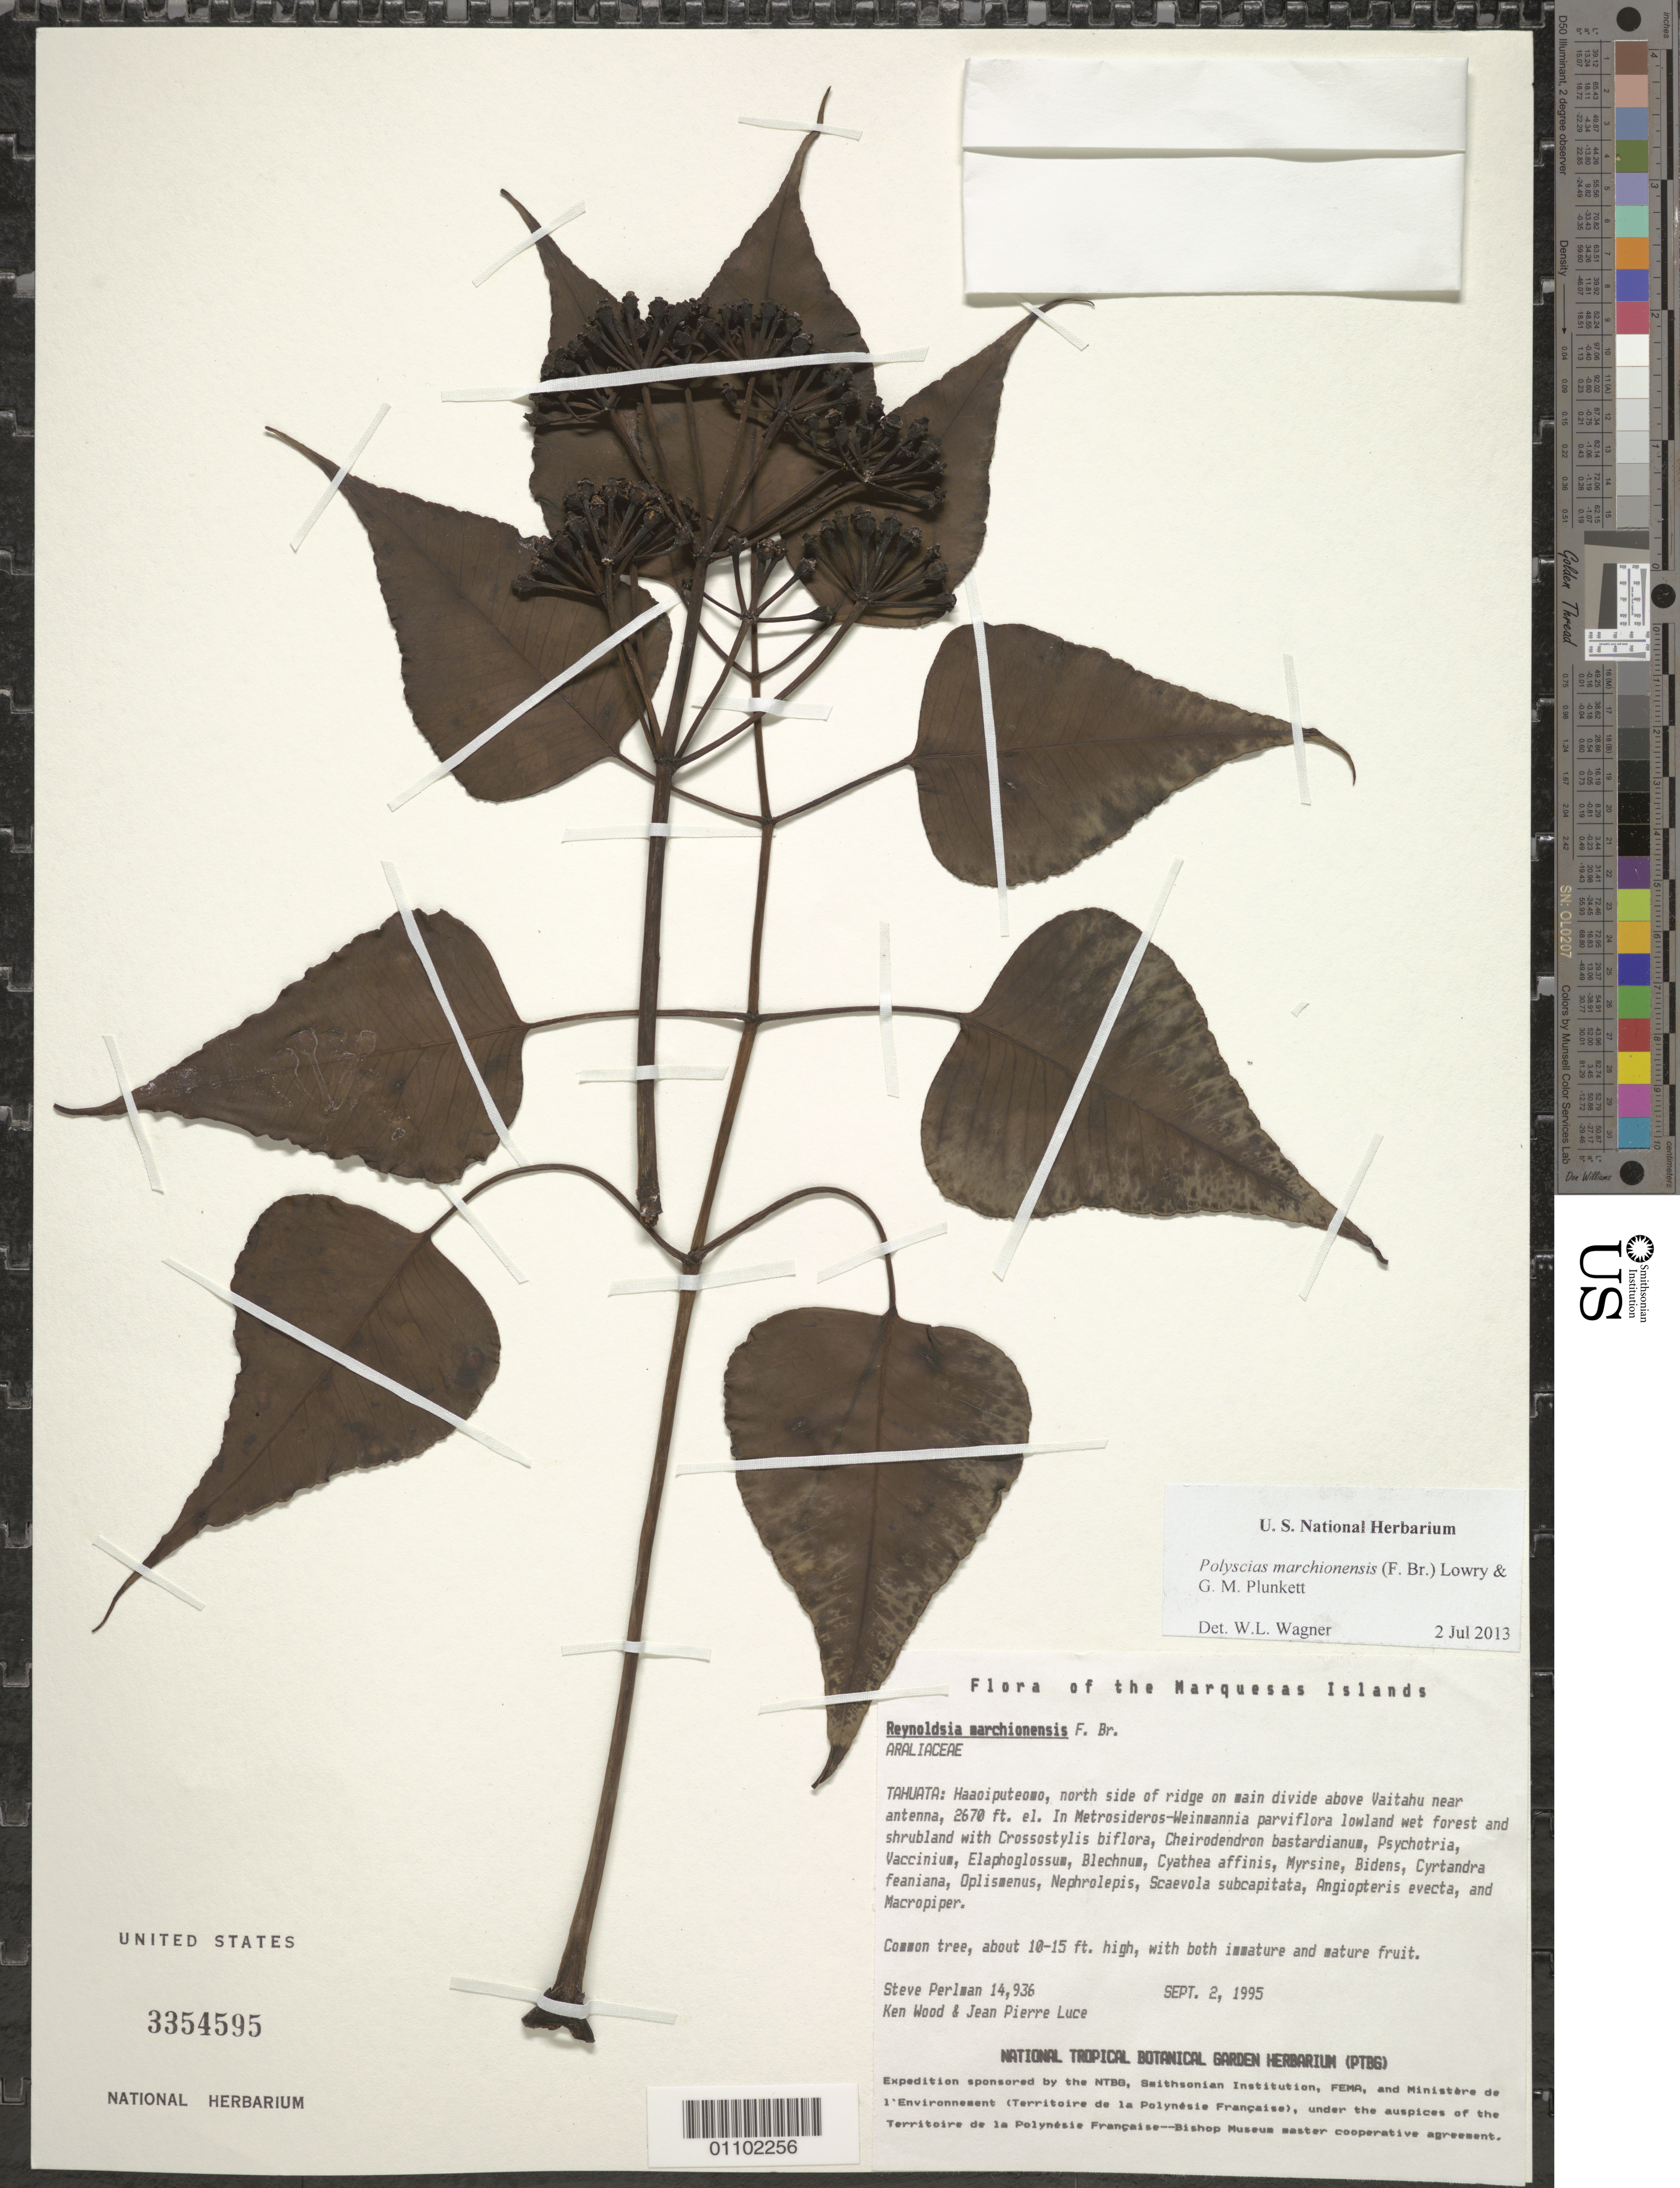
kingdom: Plantae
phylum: Tracheophyta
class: Magnoliopsida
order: Apiales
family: Araliaceae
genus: Polyscias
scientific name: Polyscias marchionensis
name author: (F. Br.) T.K. Lowery & G. M. Plunkett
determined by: Lorence, David H., (PTBG), National Tropical Botanical Garden (UNITED STATES)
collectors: S. P. Perlman, K. R. Wood & J. Luce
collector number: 14936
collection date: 1995-09-02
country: French Polynesia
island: Tahuata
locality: Haaoiputeomo, N side of ridge on main divide above Vaitahu near antenna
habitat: In Metrosideros-Weinmannia parviflora lowland wet forest and shrubland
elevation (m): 814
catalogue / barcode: US 3354595